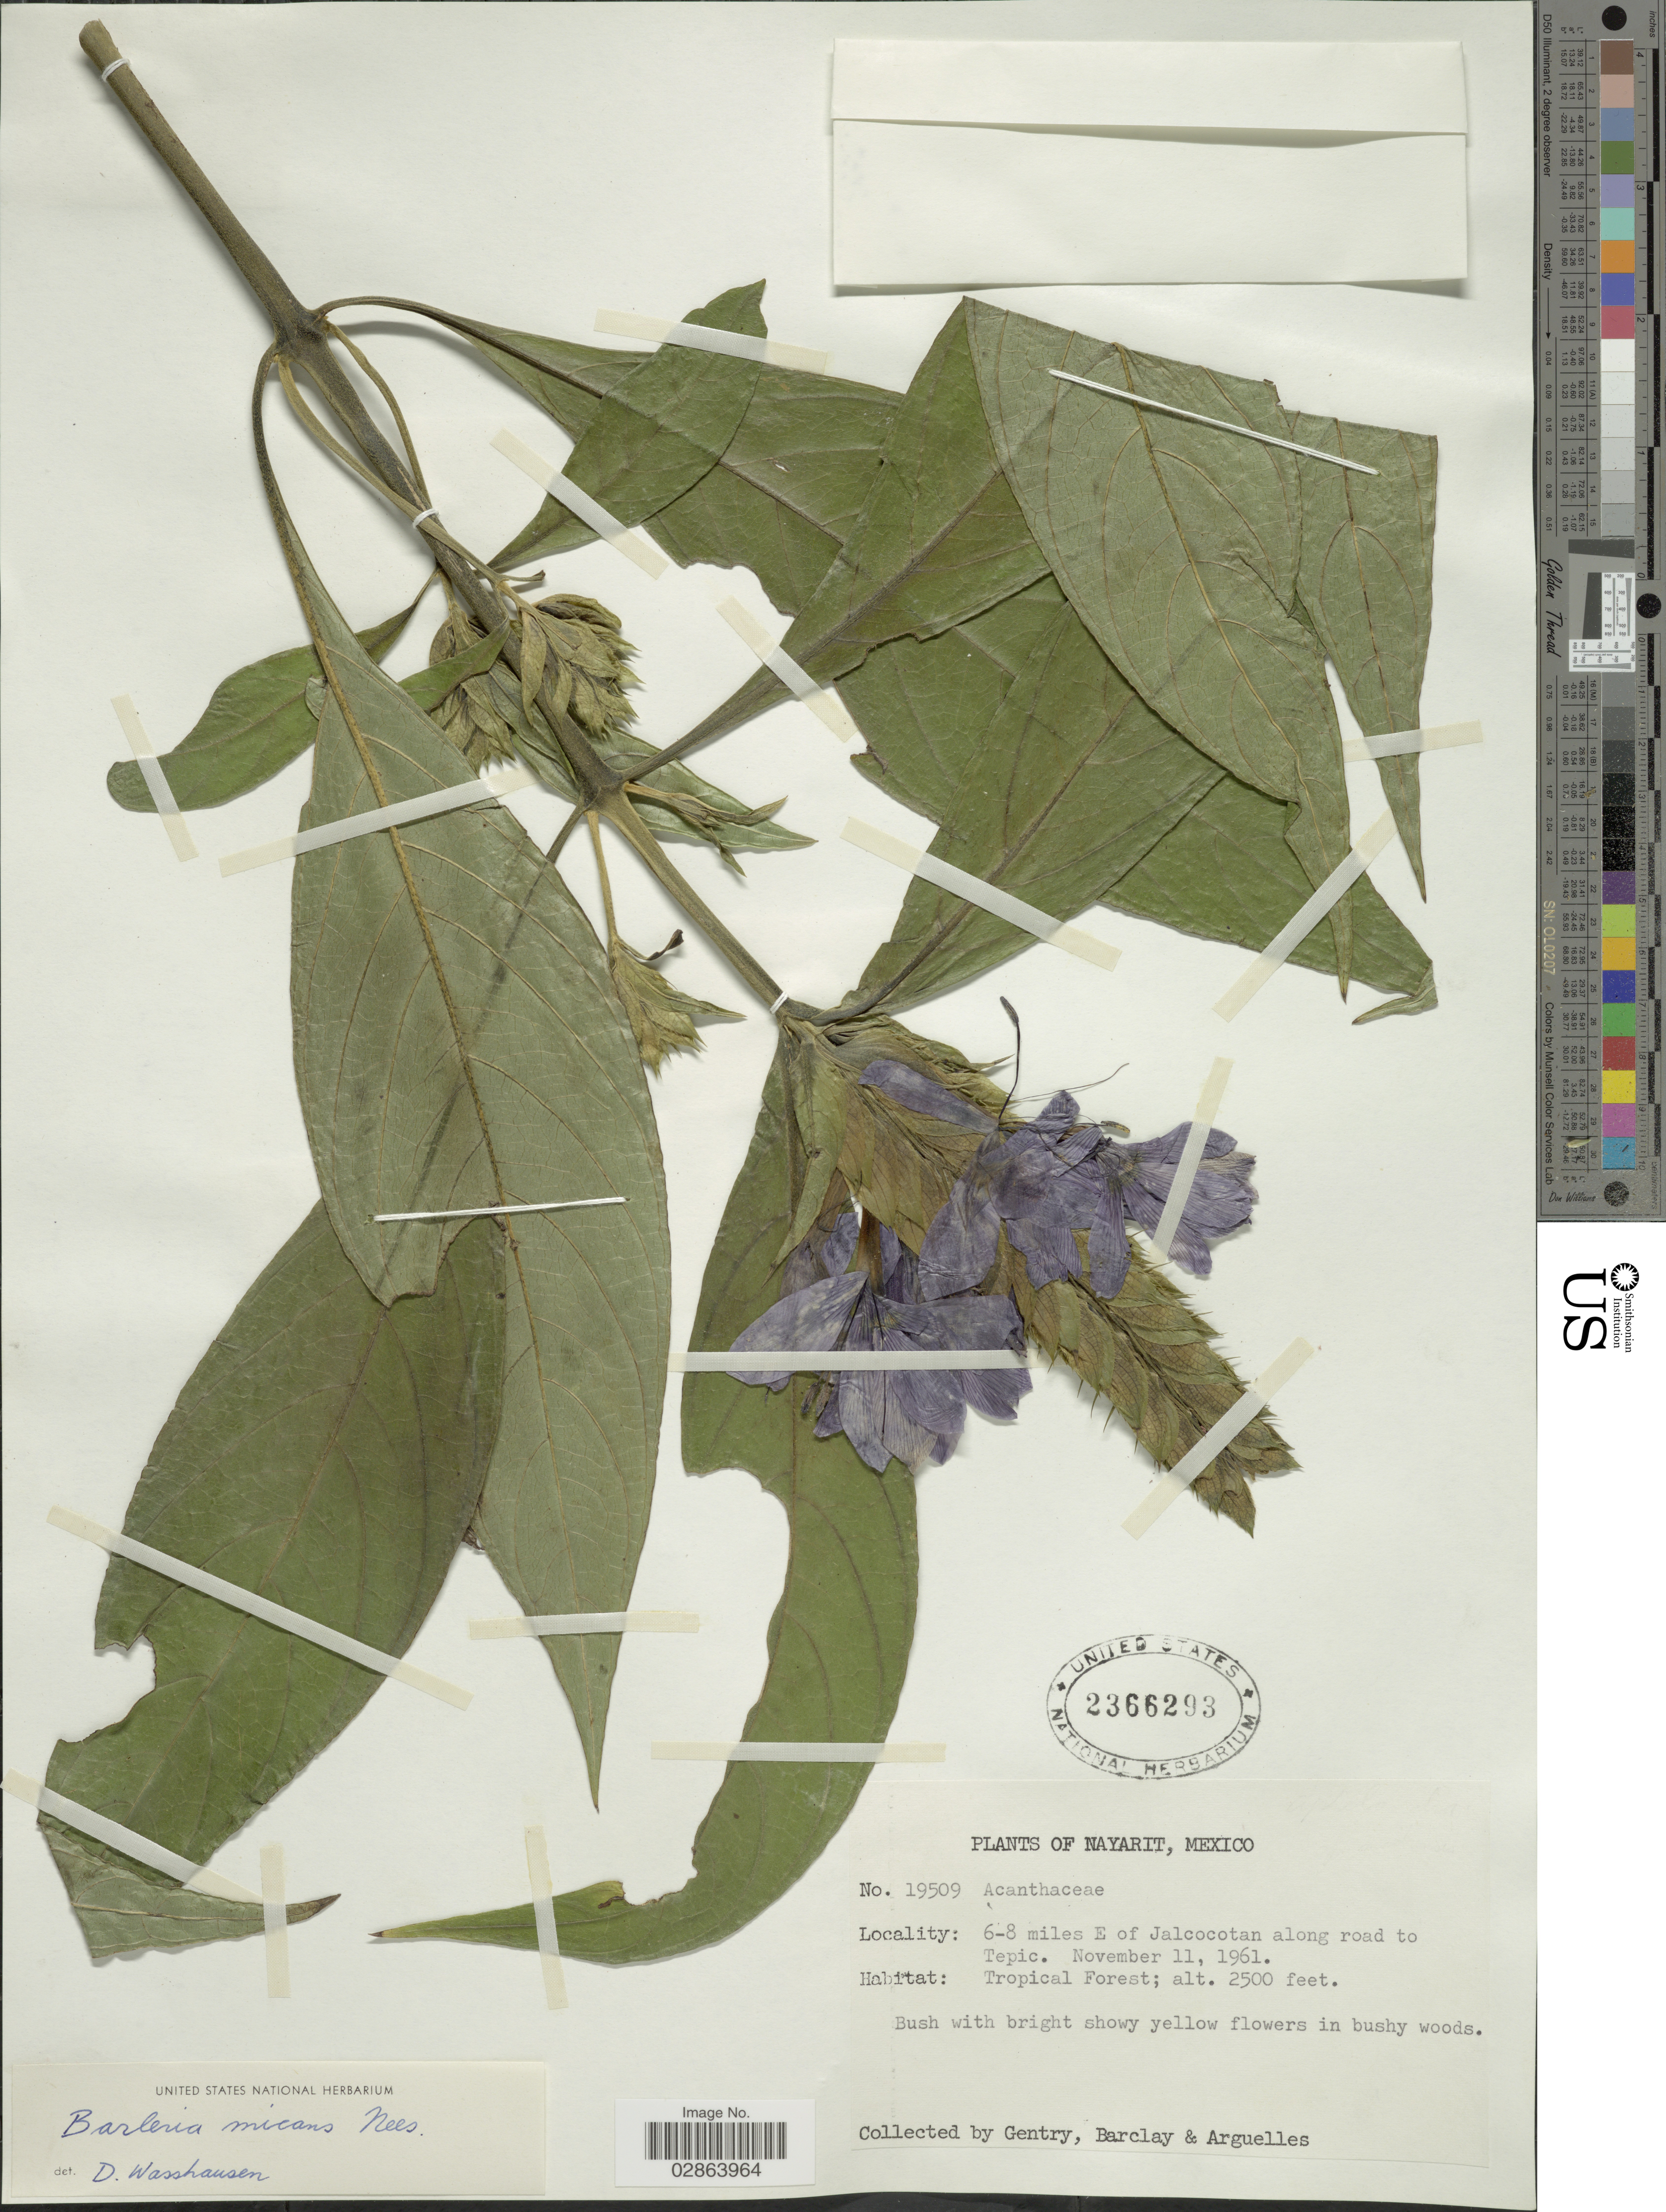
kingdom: Plantae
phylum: Tracheophyta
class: Magnoliopsida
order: Lamiales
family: Acanthaceae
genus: Barleria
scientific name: Barleria oenotheroides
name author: Dum. Cours.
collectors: Gentry, --, -- Barclay & Arguelles, --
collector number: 19509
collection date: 1961-11-11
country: Mexico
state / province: Nayarit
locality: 6-8 miles E of Jalcocotan along road to Tepic.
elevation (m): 762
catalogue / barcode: US 2366293